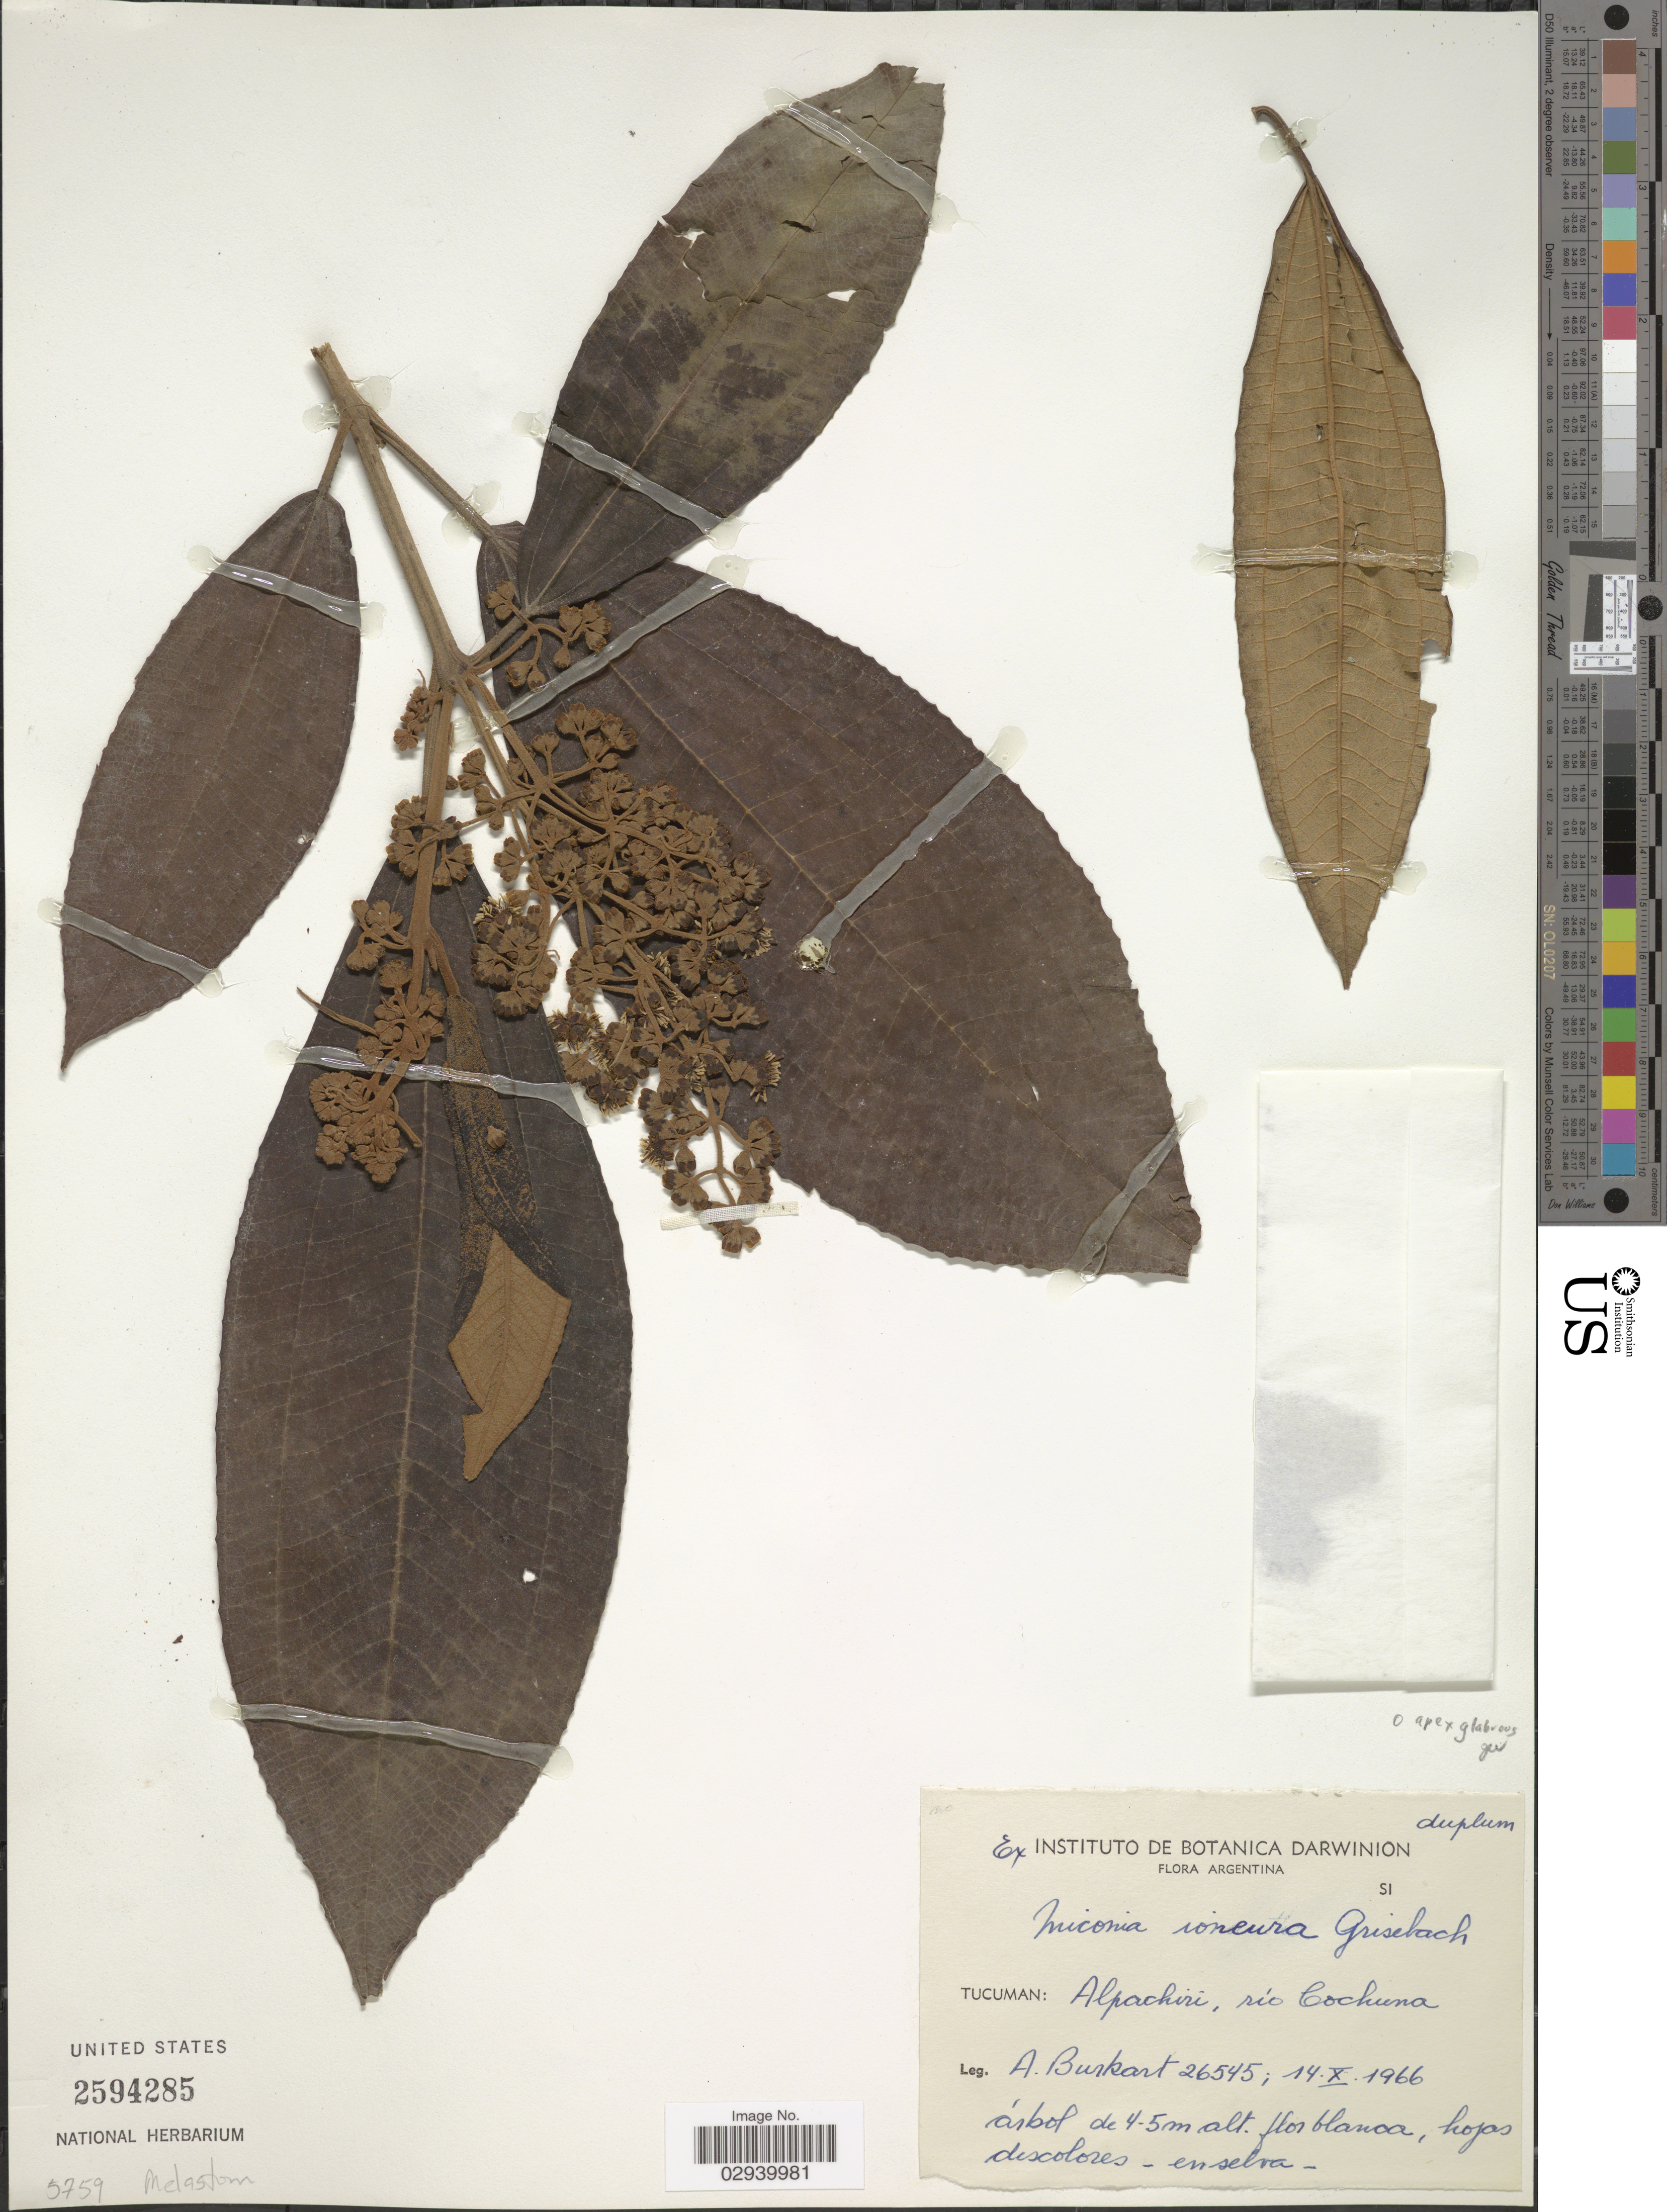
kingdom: Plantae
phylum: Tracheophyta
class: Magnoliopsida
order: Myrtales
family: Melastomataceae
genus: Miconia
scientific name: Miconia ioneura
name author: Griseb.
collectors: A. E. Burkart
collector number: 26545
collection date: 1966-10-14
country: Argentina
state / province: Tucuman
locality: Alpachiri, río Cochuna.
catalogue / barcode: US 2594285